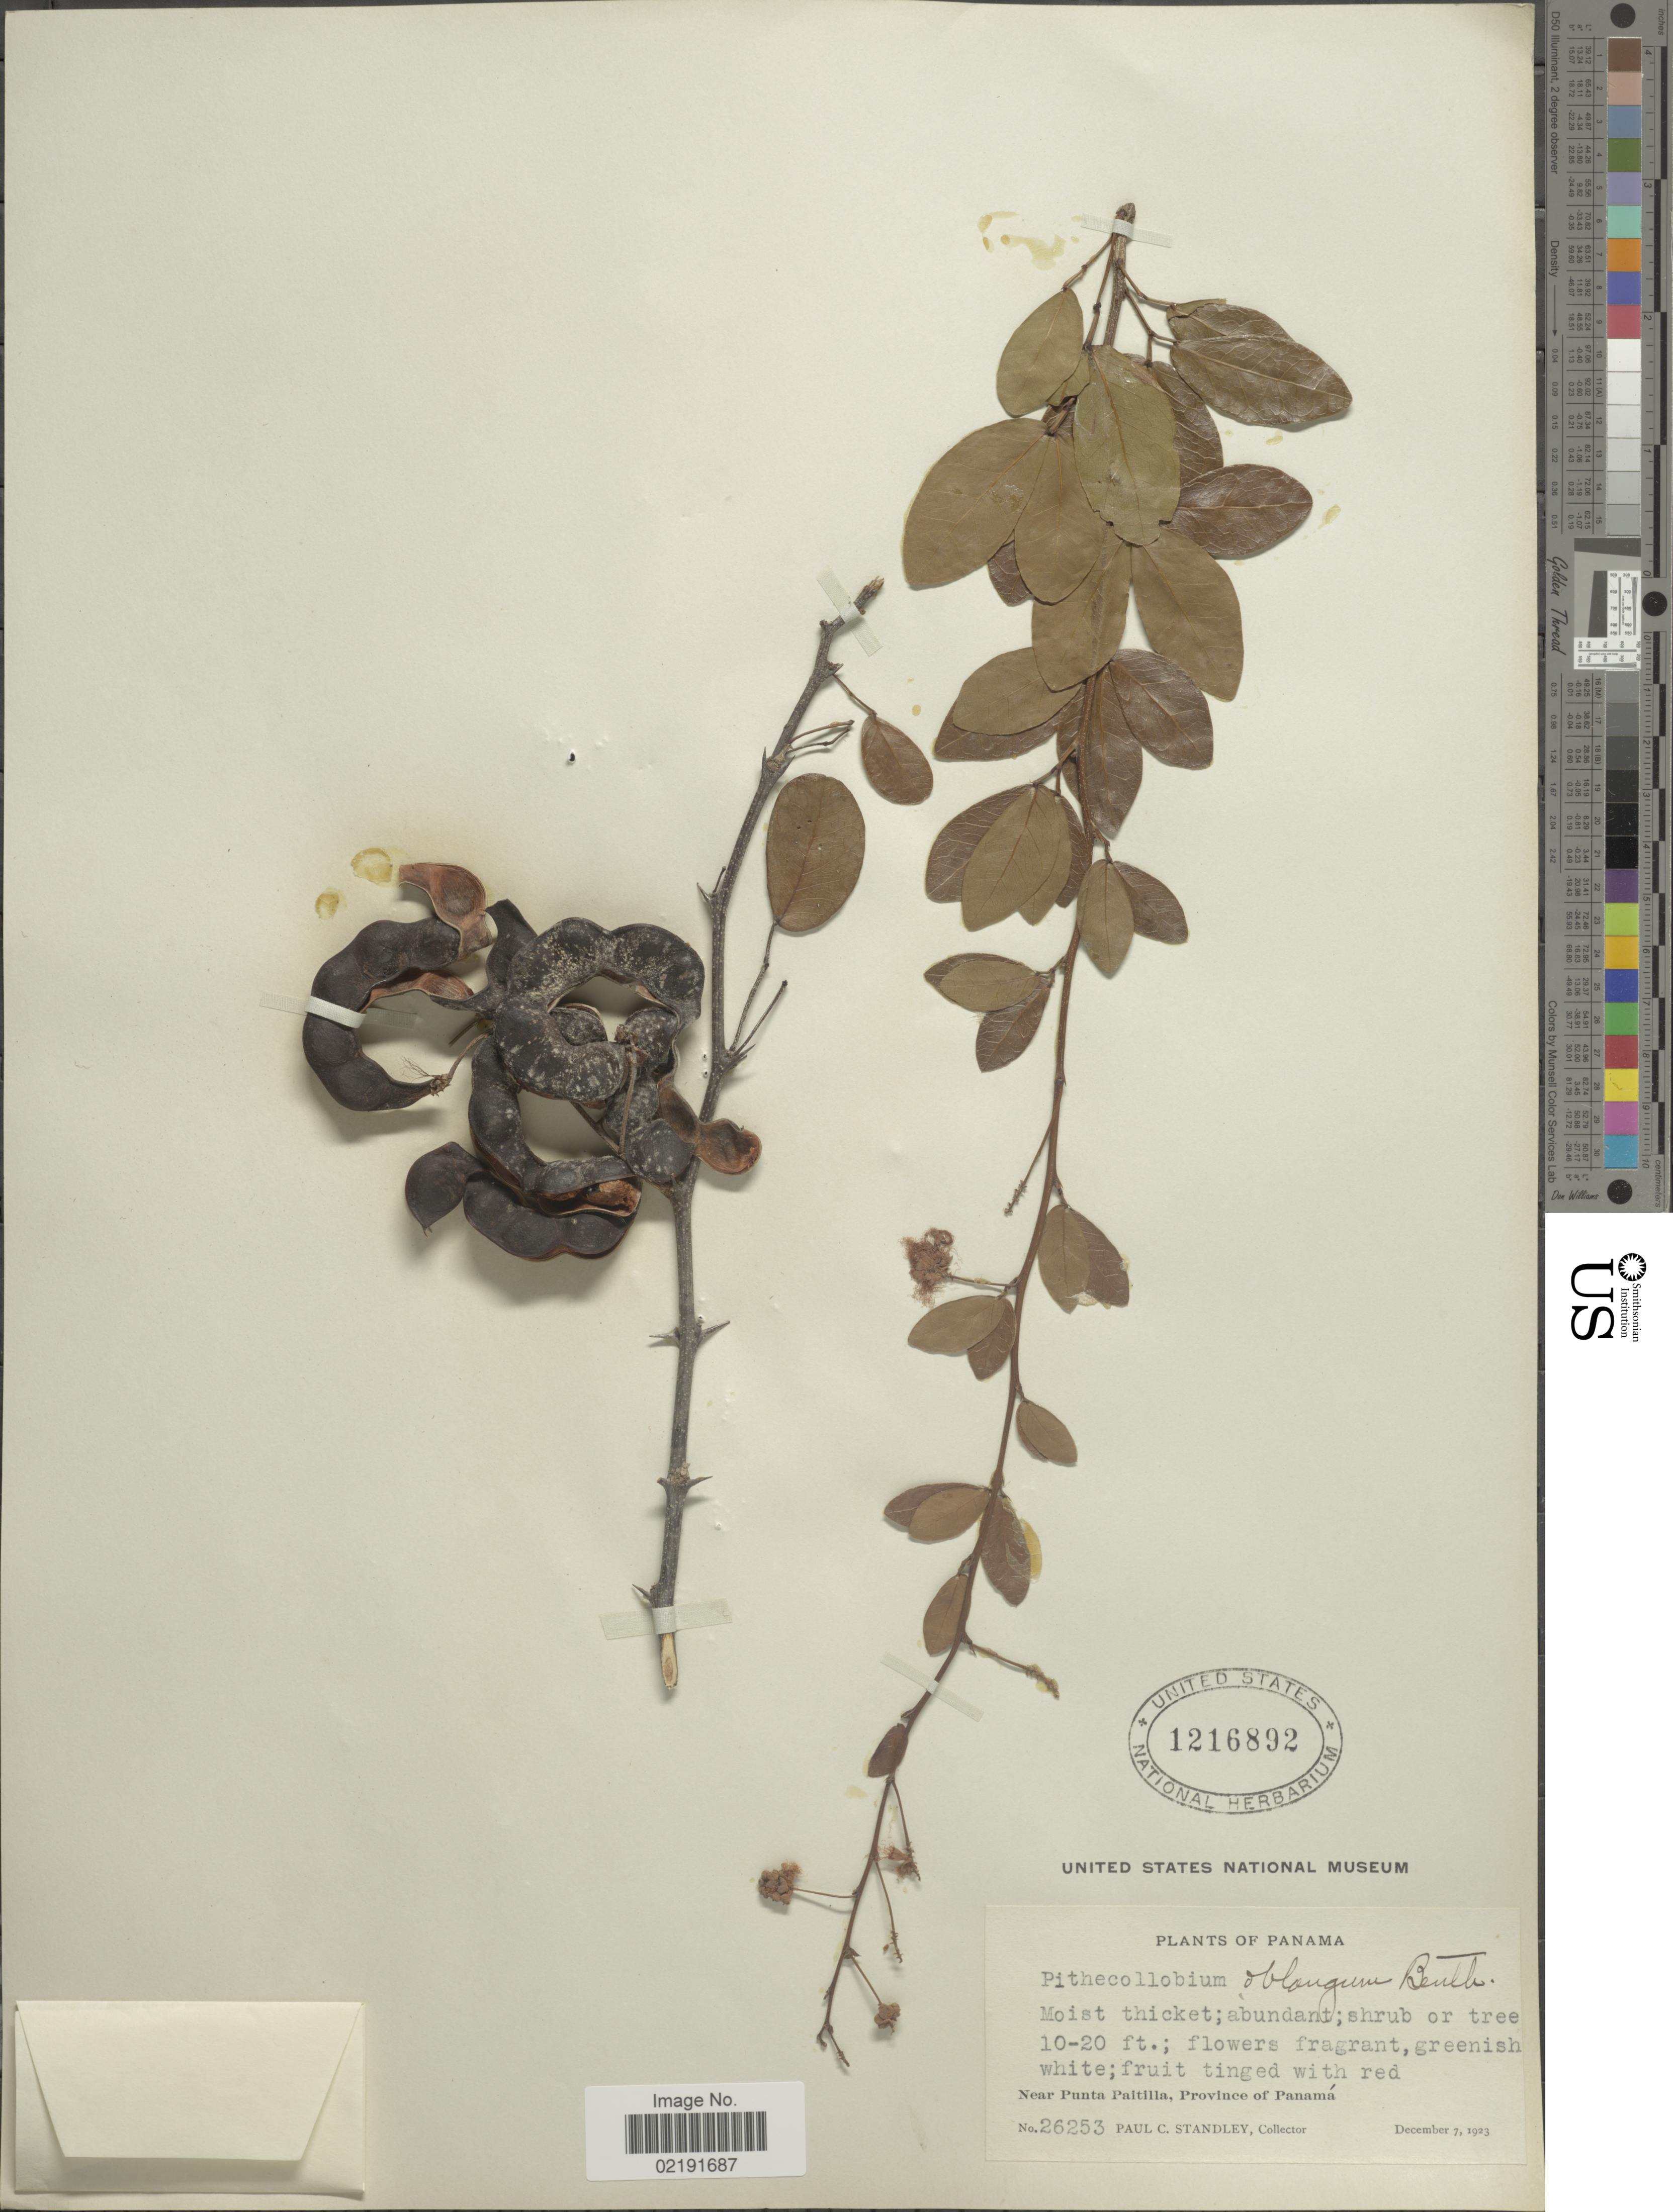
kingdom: Plantae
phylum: Tracheophyta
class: Magnoliopsida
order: Fabales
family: Fabaceae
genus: Pithecellobium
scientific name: Pithecellobium oblongum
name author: Benth.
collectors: P. C. Standley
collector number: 26253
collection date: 1923-12-07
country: Panama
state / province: Panamá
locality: Near Punta Paitilla, Province of Panamá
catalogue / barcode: US 1216892